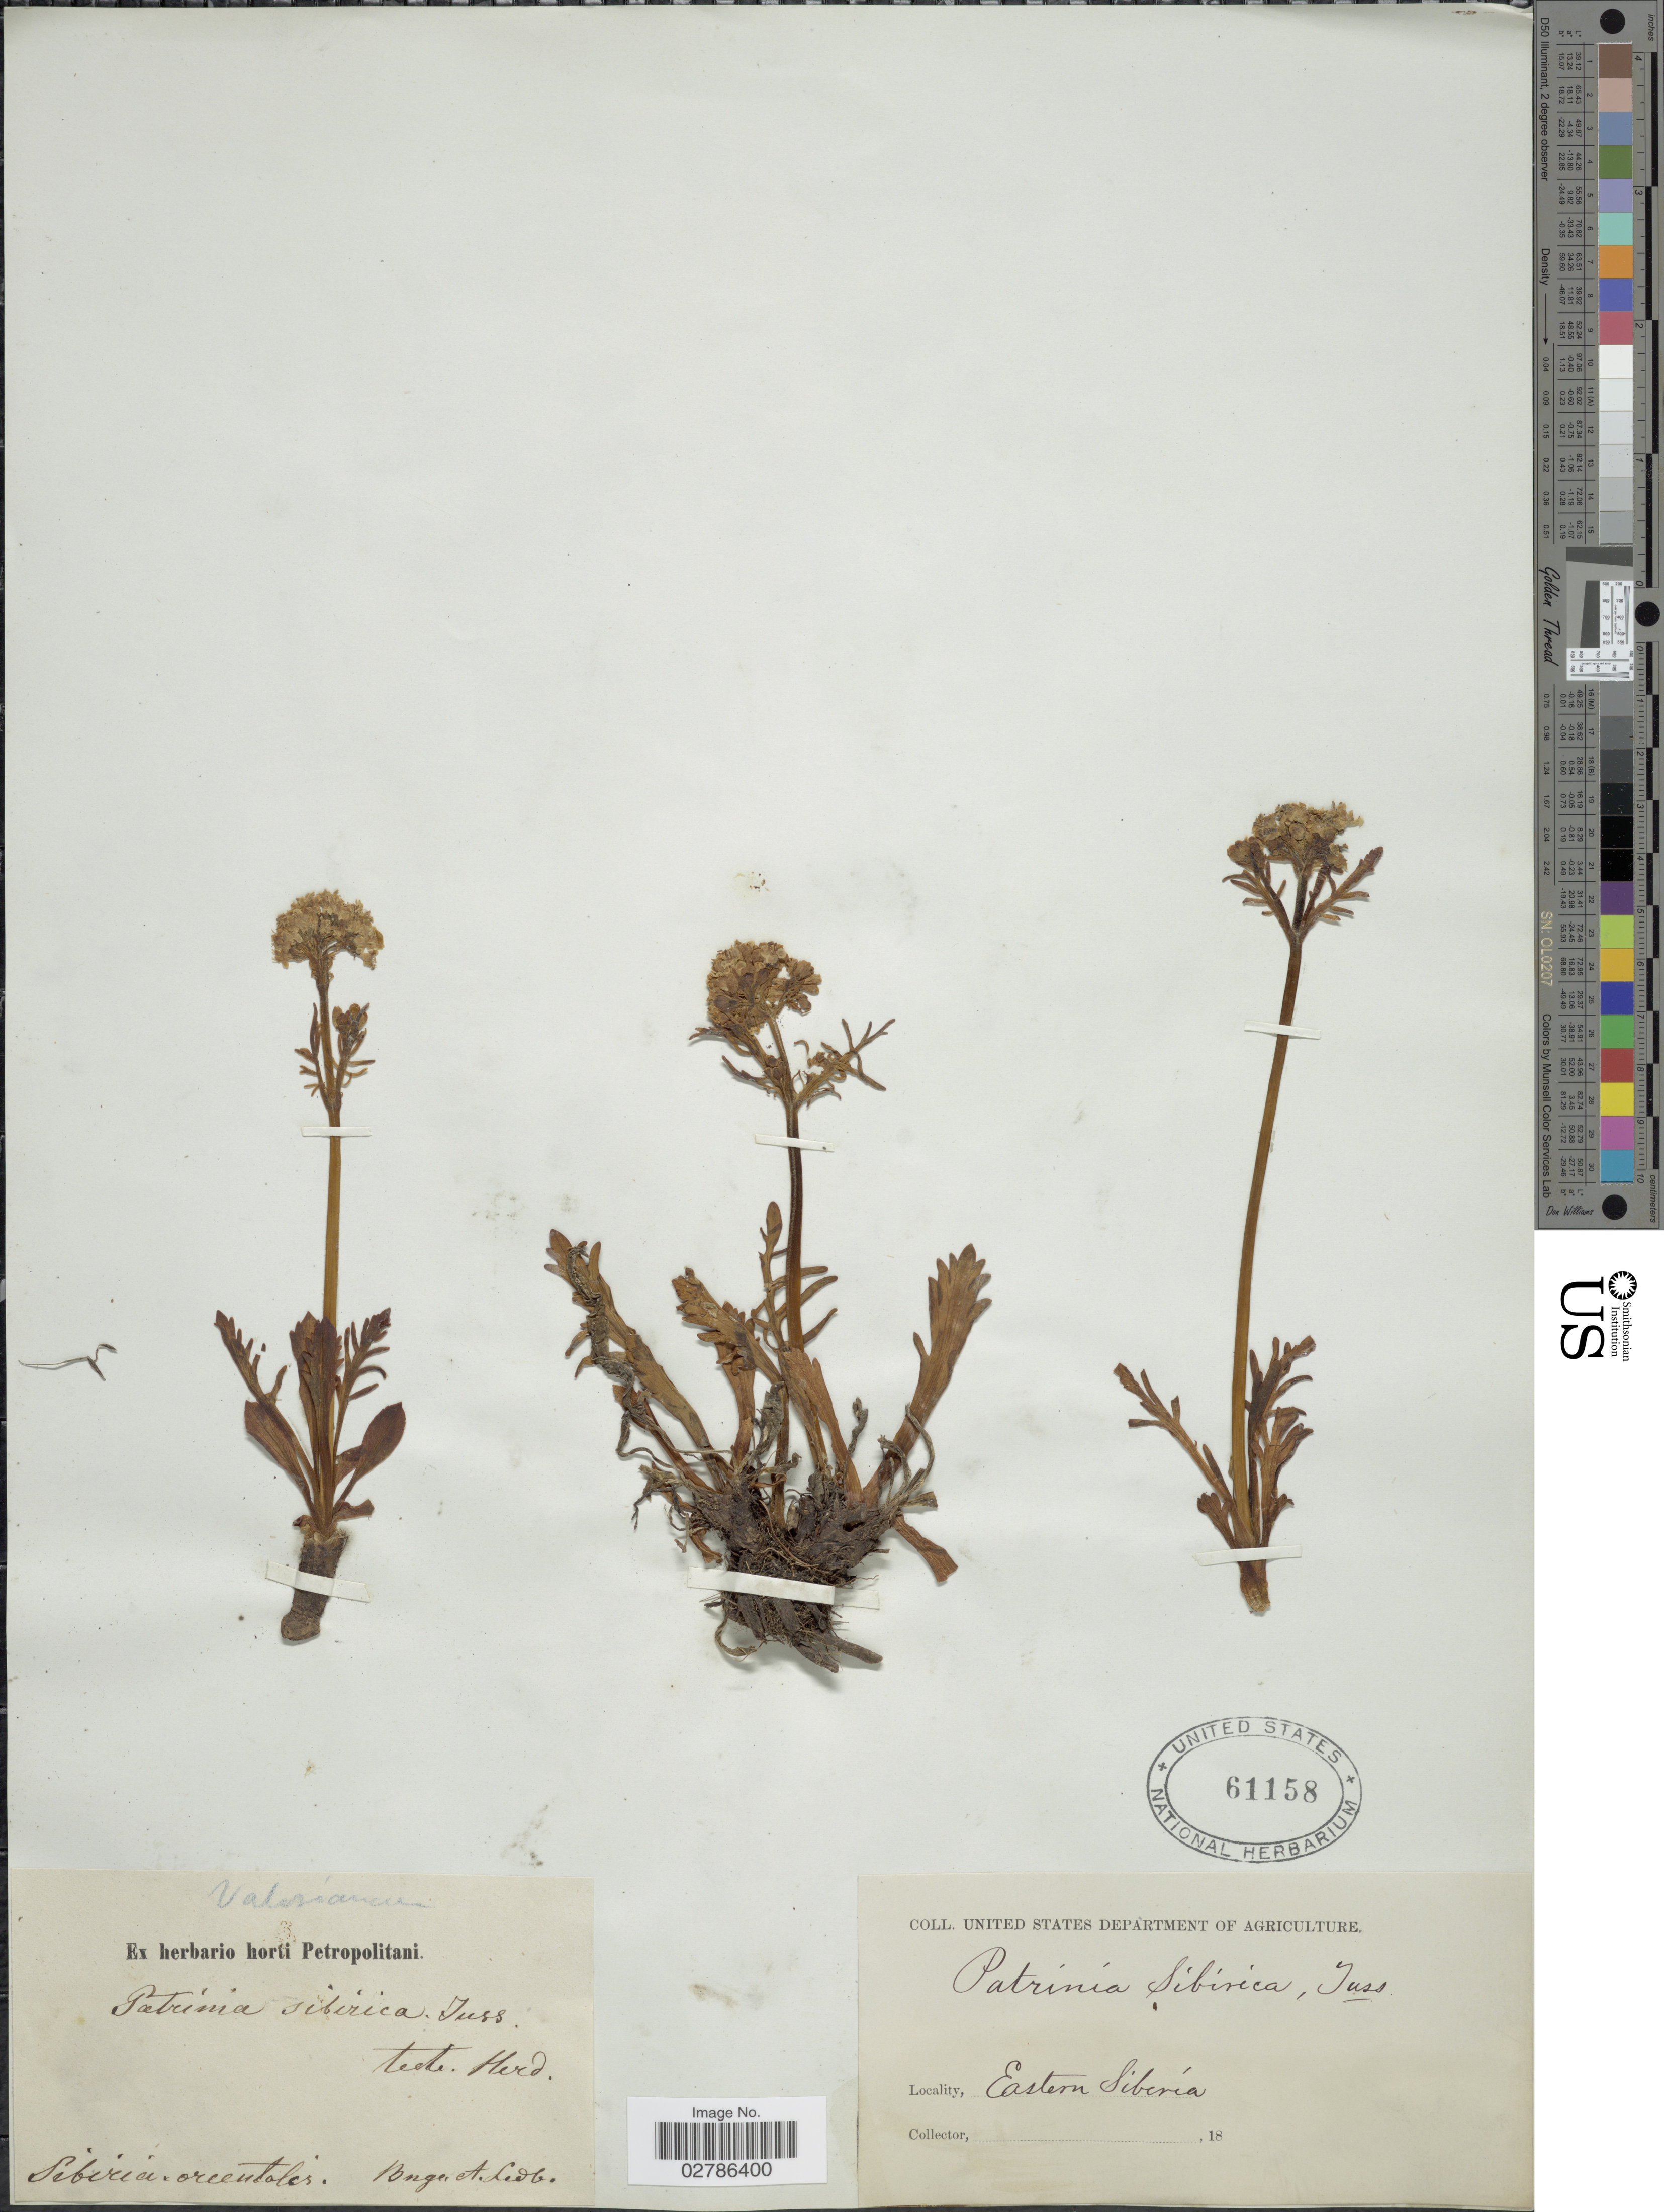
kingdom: Plantae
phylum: Tracheophyta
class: Magnoliopsida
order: Dipsacales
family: Caprifoliaceae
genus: Patrinia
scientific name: Patrinia sibirica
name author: (L.) Juss.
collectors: Collector illegible & Ledb.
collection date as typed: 18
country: Russian Federation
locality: Eastern Siberia. Siberia orientalis.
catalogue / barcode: US 61158